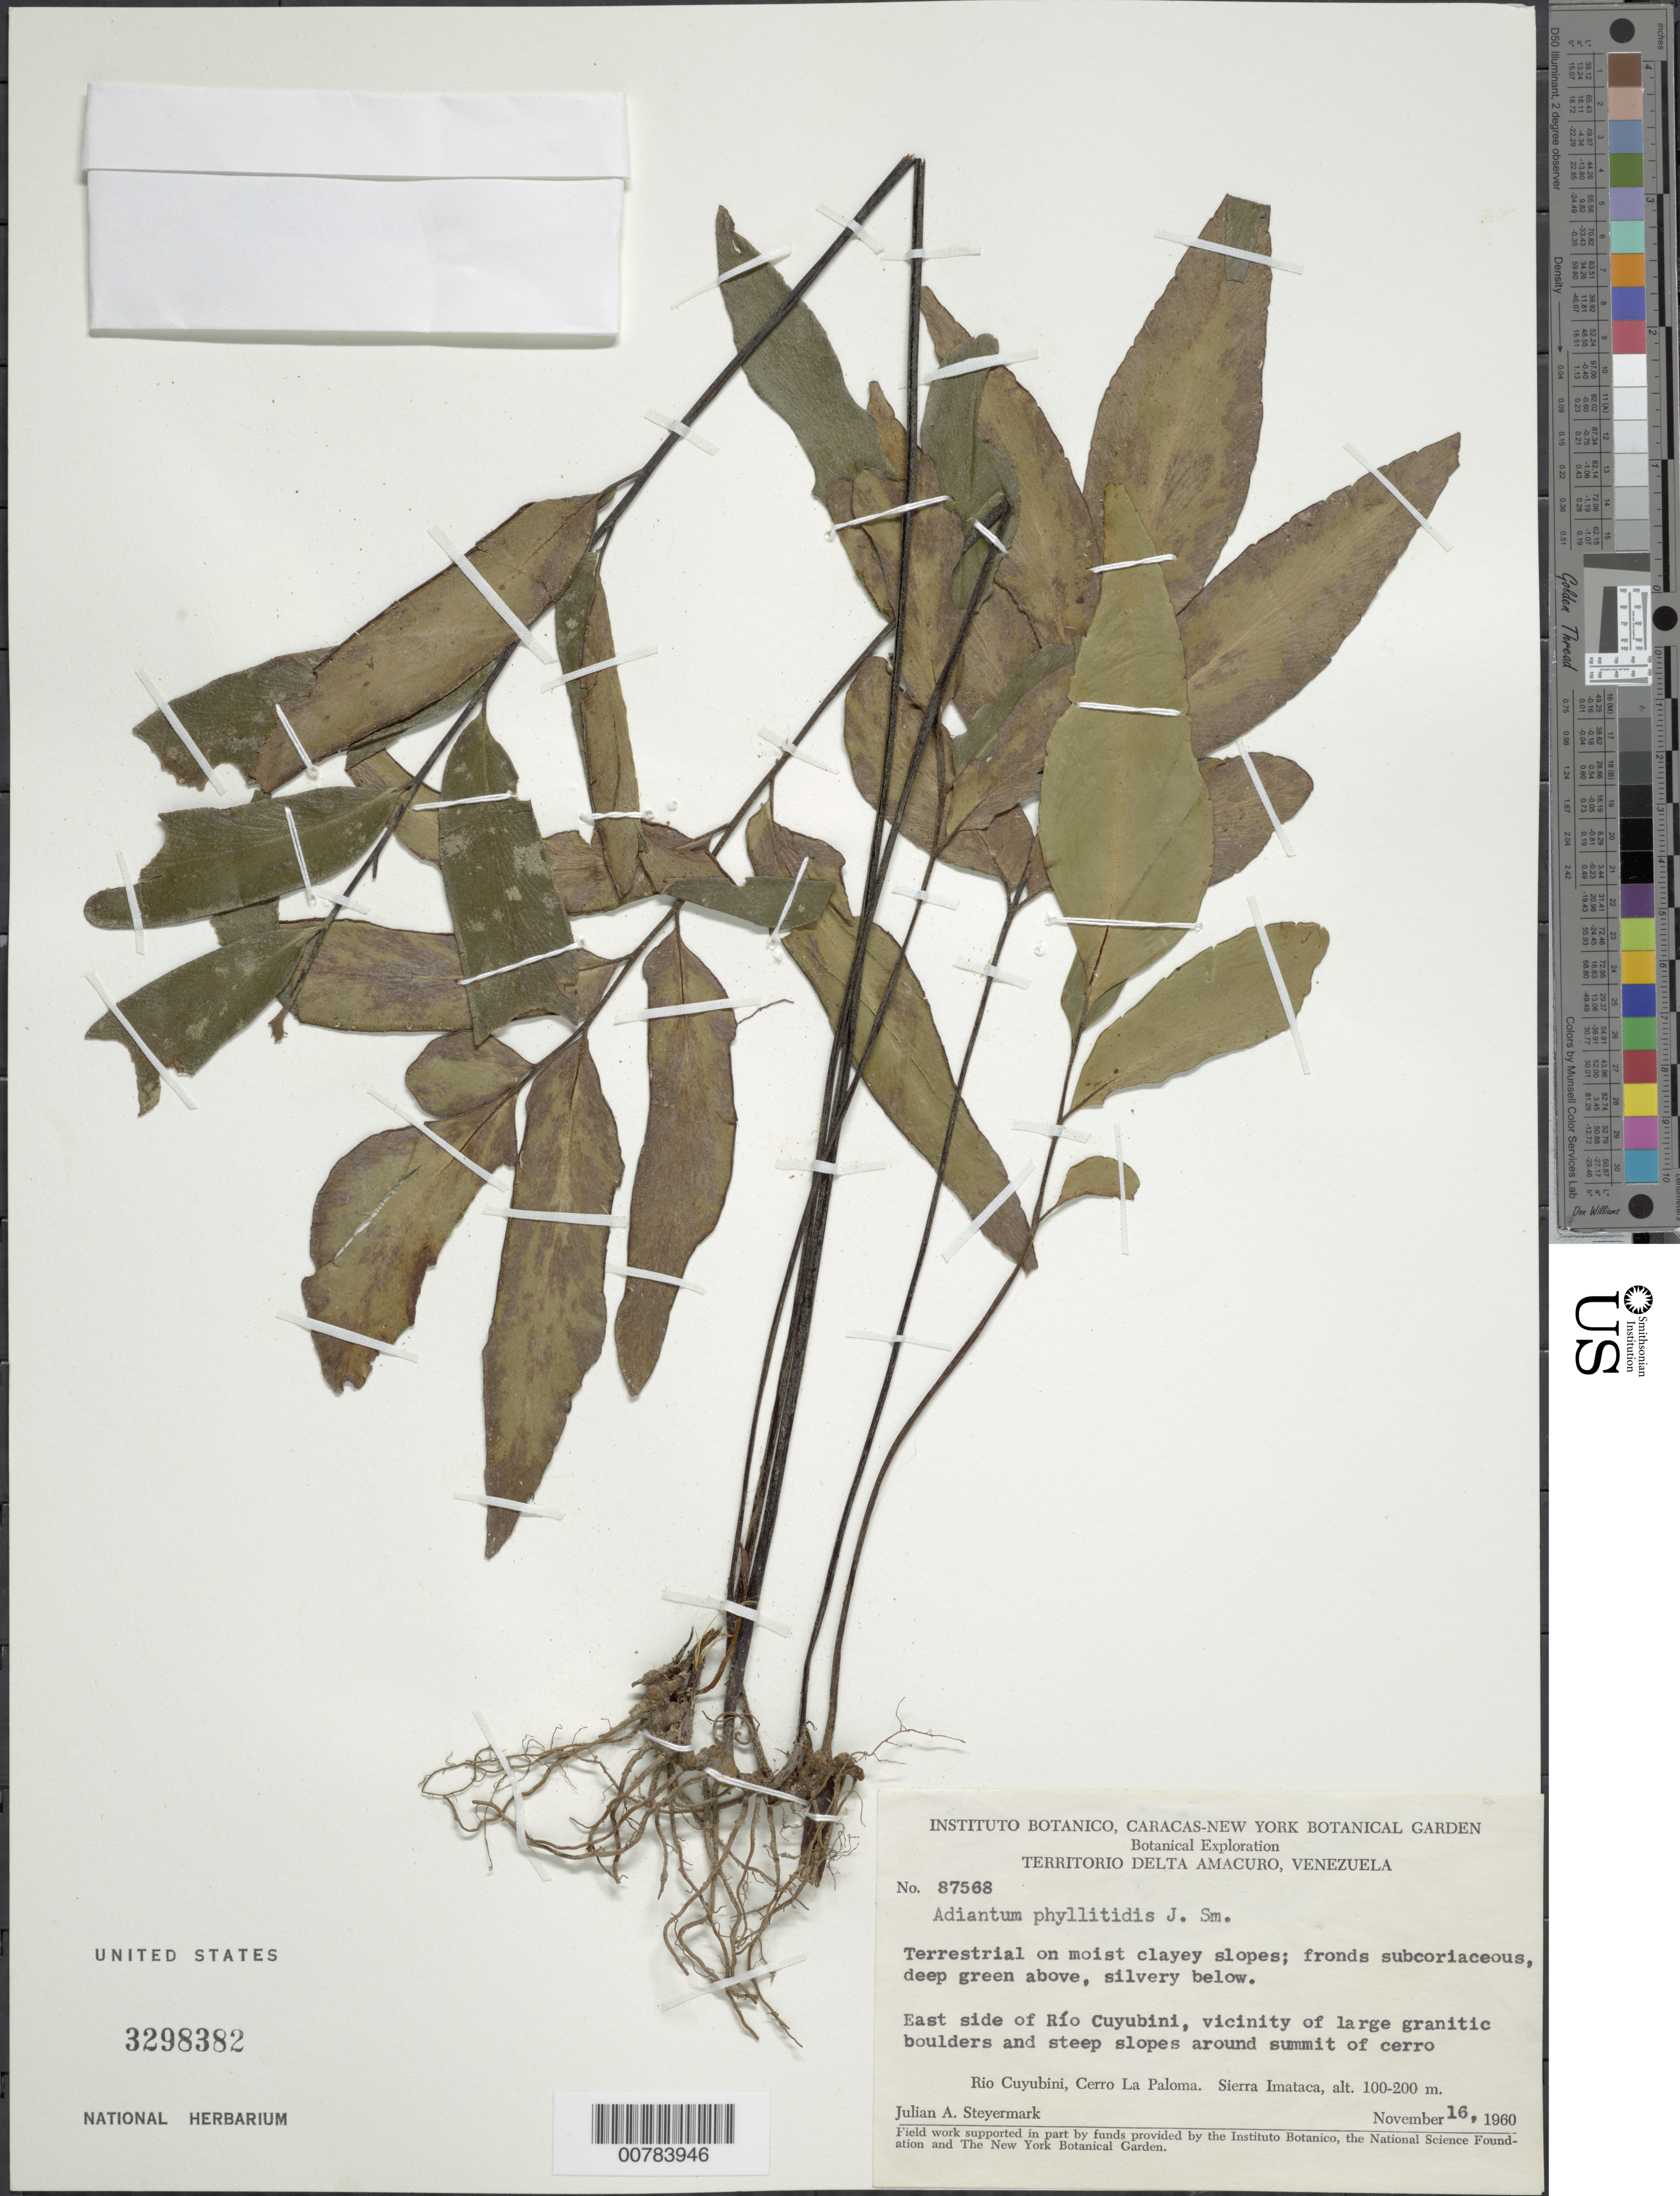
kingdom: Plantae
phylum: Tracheophyta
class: Polypodiopsida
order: Polypodiales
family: Pteridaceae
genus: Adiantum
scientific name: Adiantum phyllitidis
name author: J. Sm.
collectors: J. Steyermark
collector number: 87568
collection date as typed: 16-Nov-60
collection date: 1960-11-16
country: Venezuela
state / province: Delta Amacuro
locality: Río Cuyubini, E side; Cerro La Paloma, Sierra Imataca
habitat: Vicinity of large granitic boulders and steep slopes around summit of cerro, on moist clayey slopes;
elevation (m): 100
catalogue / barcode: US 3298382